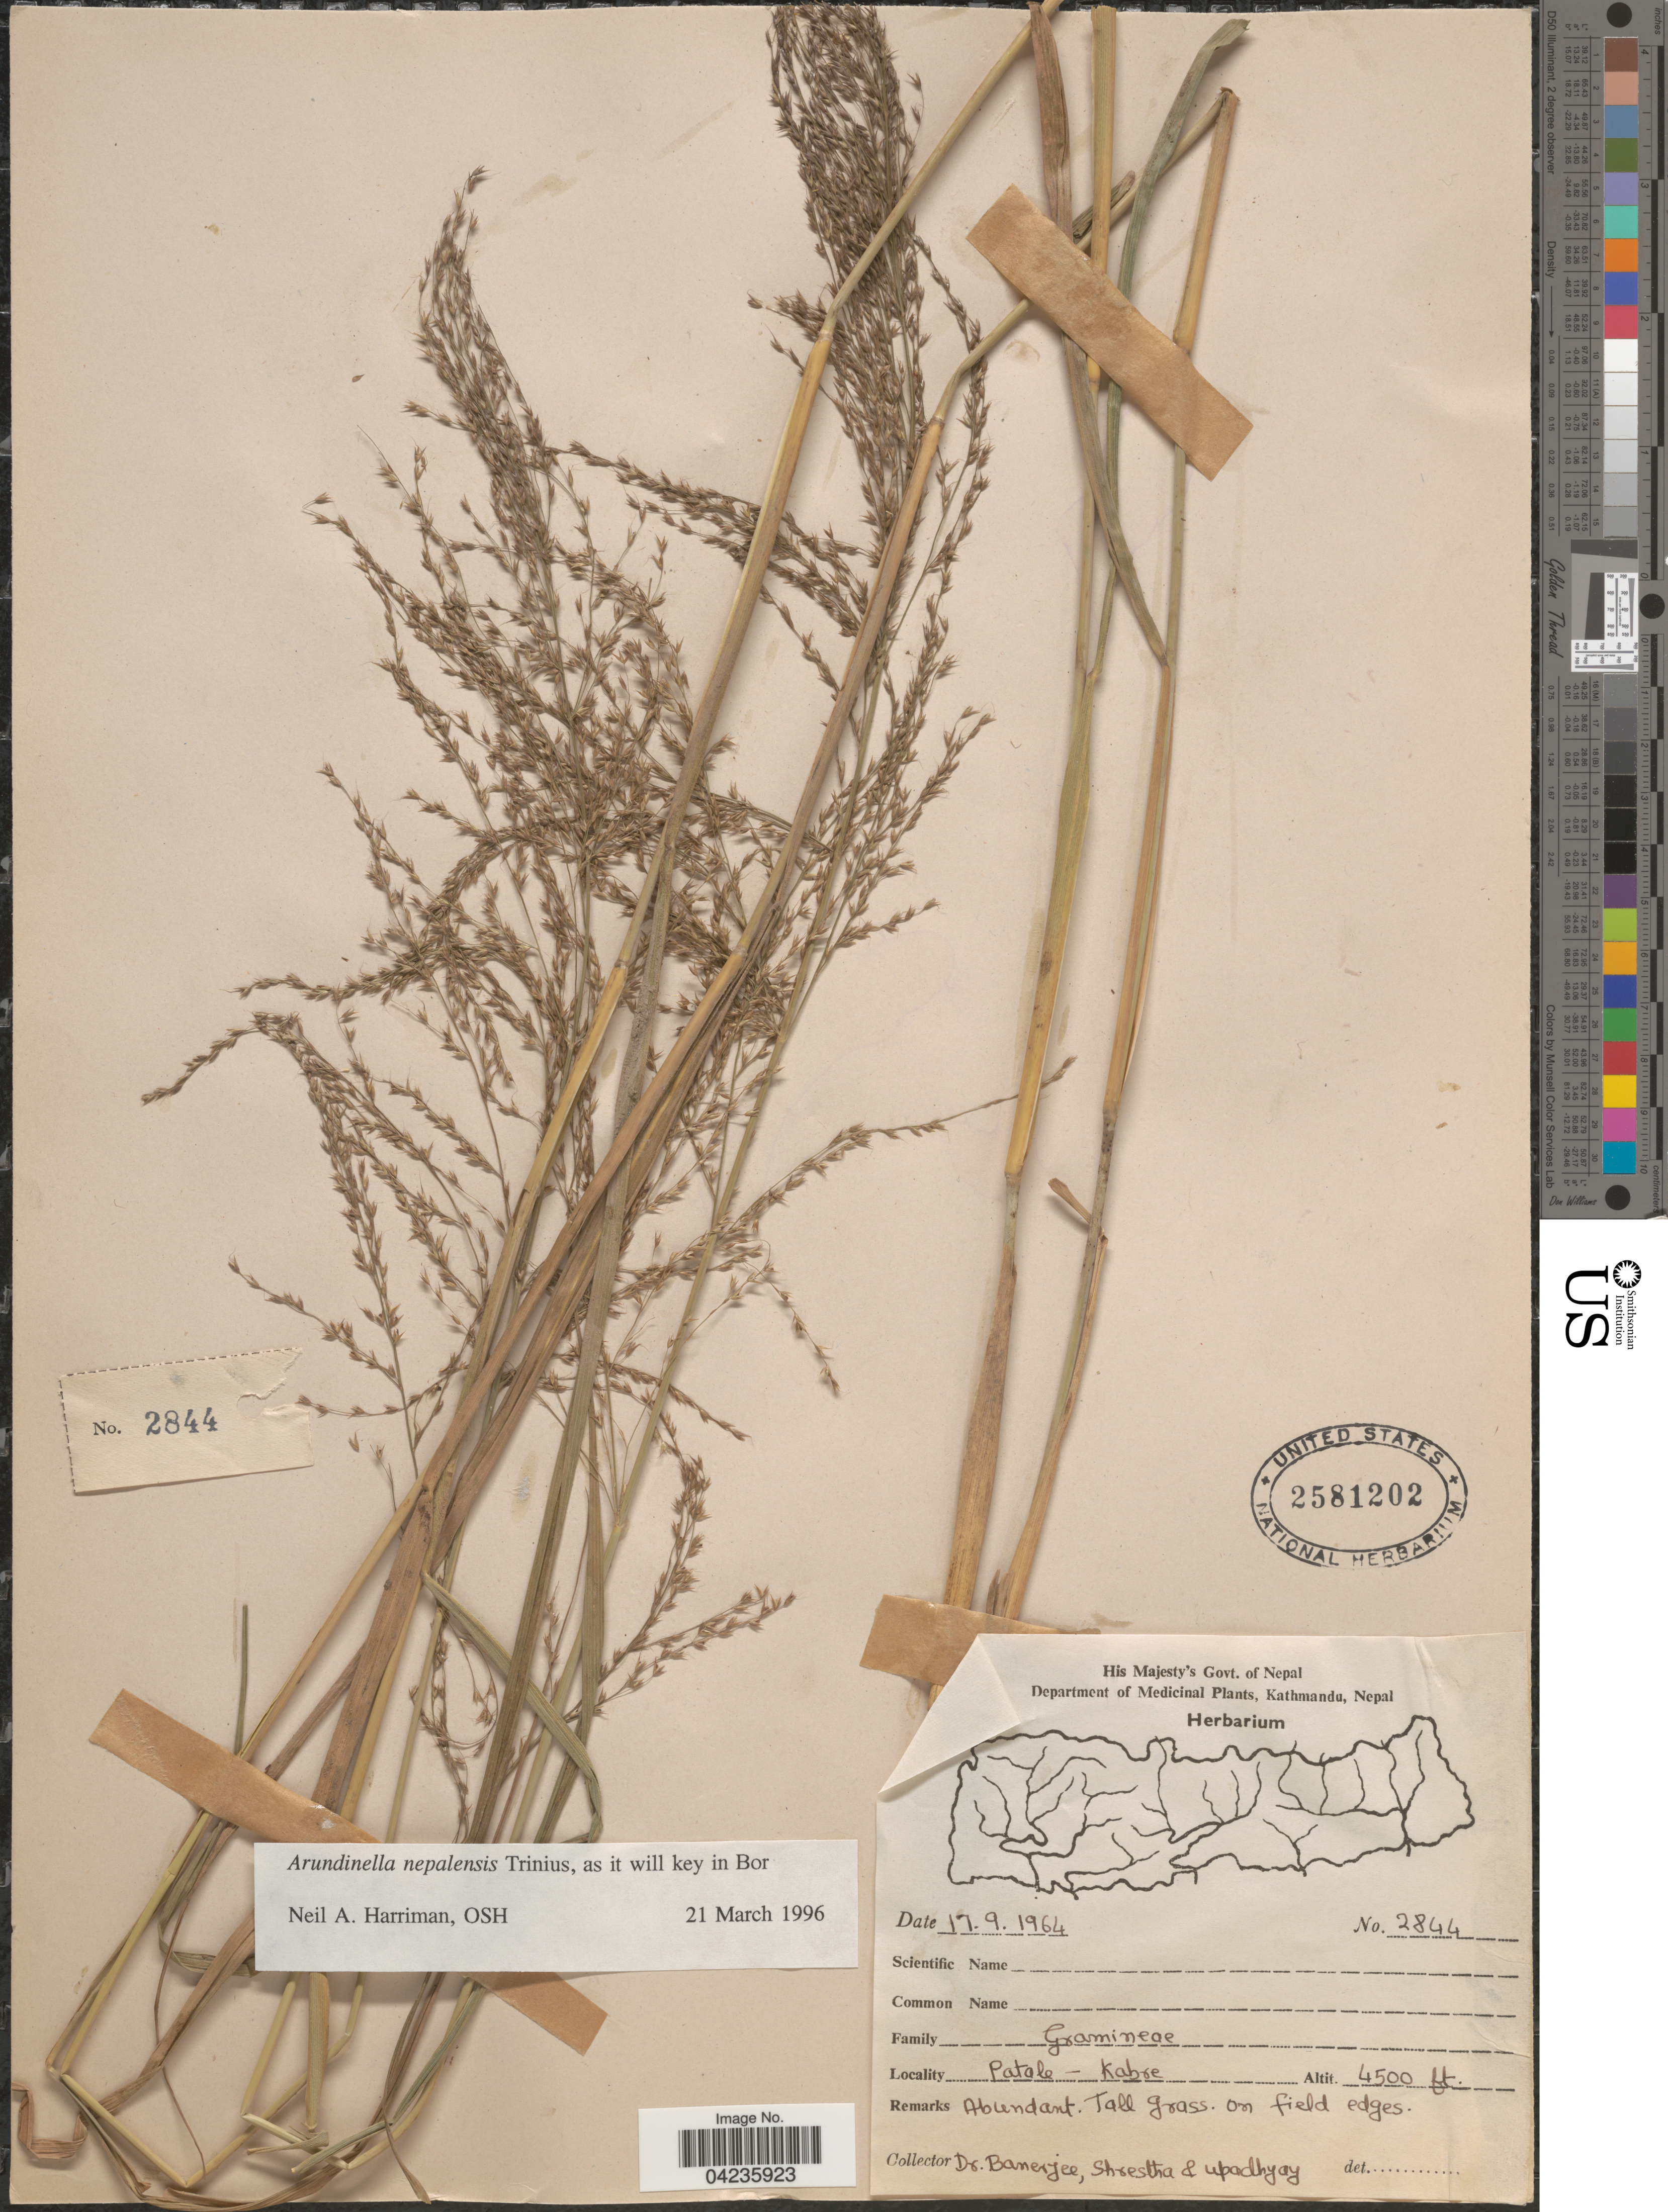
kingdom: Plantae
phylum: Tracheophyta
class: Liliopsida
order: Poales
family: Poaceae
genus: Arundinella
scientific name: Arundinella nepalensis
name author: Trin.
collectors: Banerjee, -. Shrestha & Upadhyay, --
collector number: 2844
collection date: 1964-09-17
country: Nepal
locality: Patale - Kabre.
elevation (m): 1372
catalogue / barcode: US 2581202